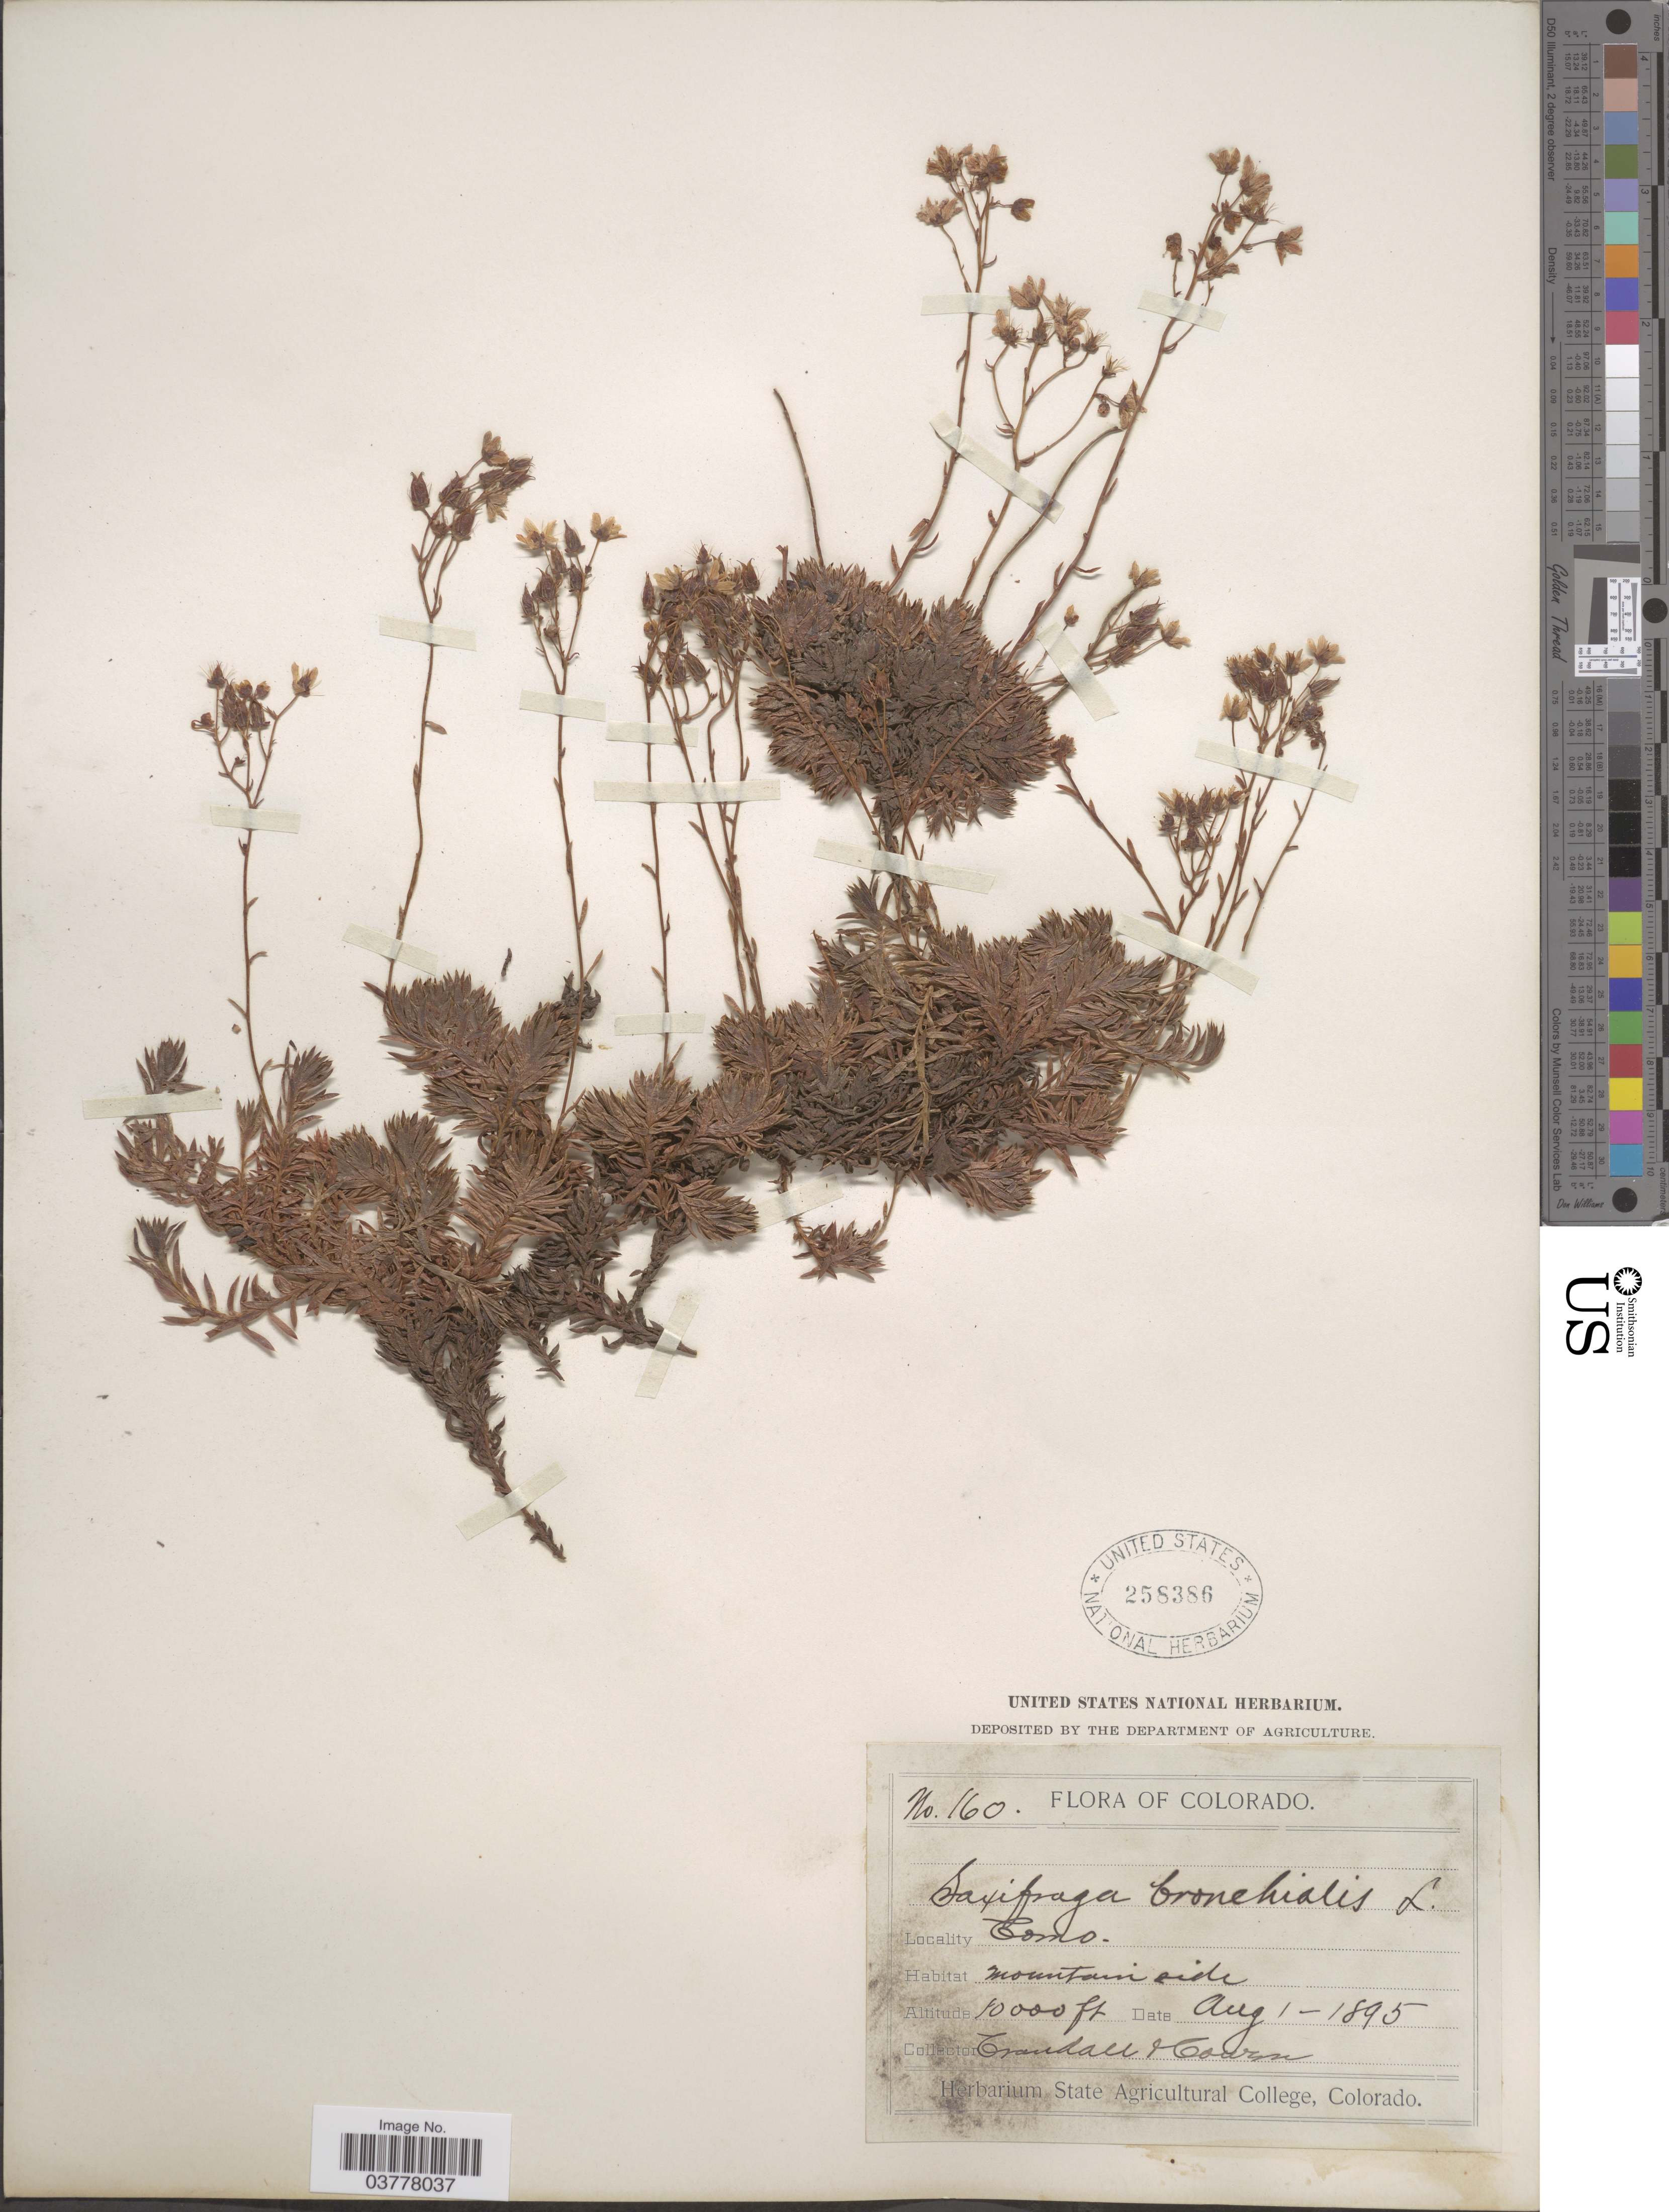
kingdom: Plantae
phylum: Tracheophyta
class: Magnoliopsida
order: Saxifragales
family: Saxifragaceae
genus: Saxifraga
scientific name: Saxifraga bronchialis subsp. austromontana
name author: (Wiegand) Piper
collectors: -. Crandall & Collector illegible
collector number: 160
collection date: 1895-08-01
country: United States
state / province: Colorado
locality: Como.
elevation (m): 3048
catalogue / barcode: US 258386